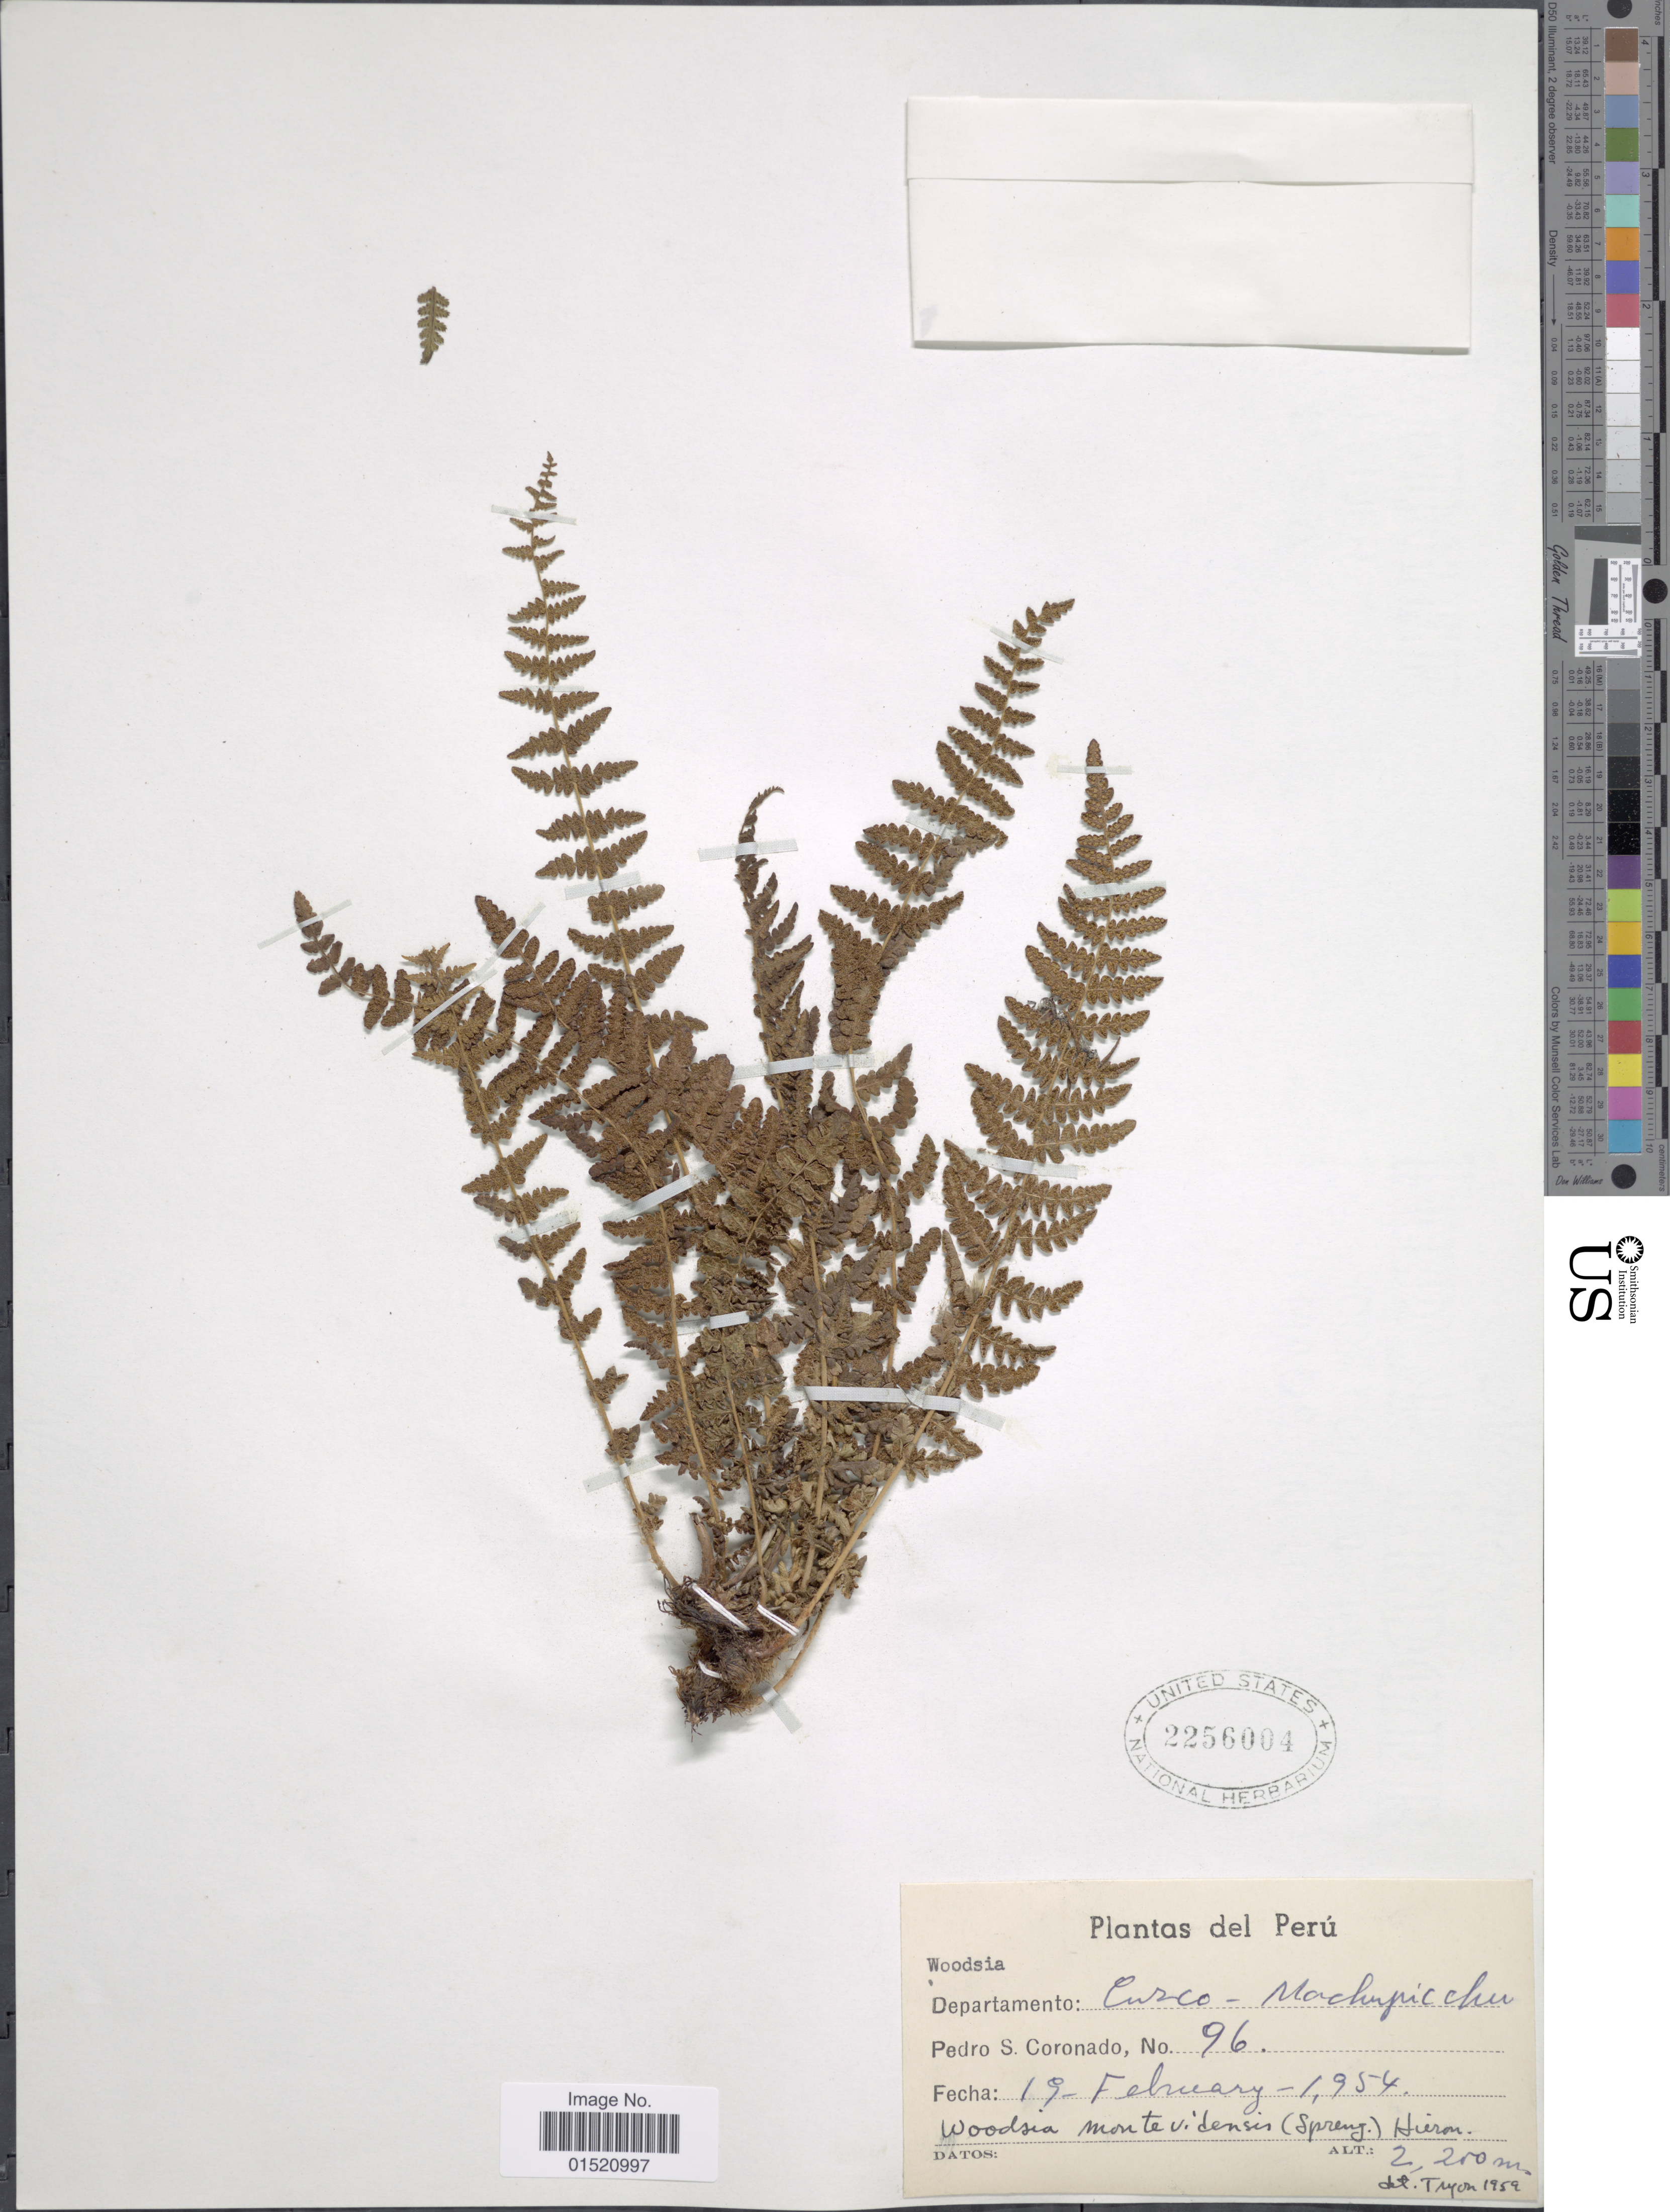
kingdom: Plantae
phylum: Tracheophyta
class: Polypodiopsida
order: Polypodiales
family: Woodsiaceae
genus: Woodsia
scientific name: Woodsia montevidensis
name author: (Spreng.) Hieron.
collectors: P. Coronado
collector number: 96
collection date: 1954-02-19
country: Peru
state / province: Cusco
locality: Machupicchu, Departmanento Cuzco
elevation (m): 2200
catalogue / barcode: US 2256004